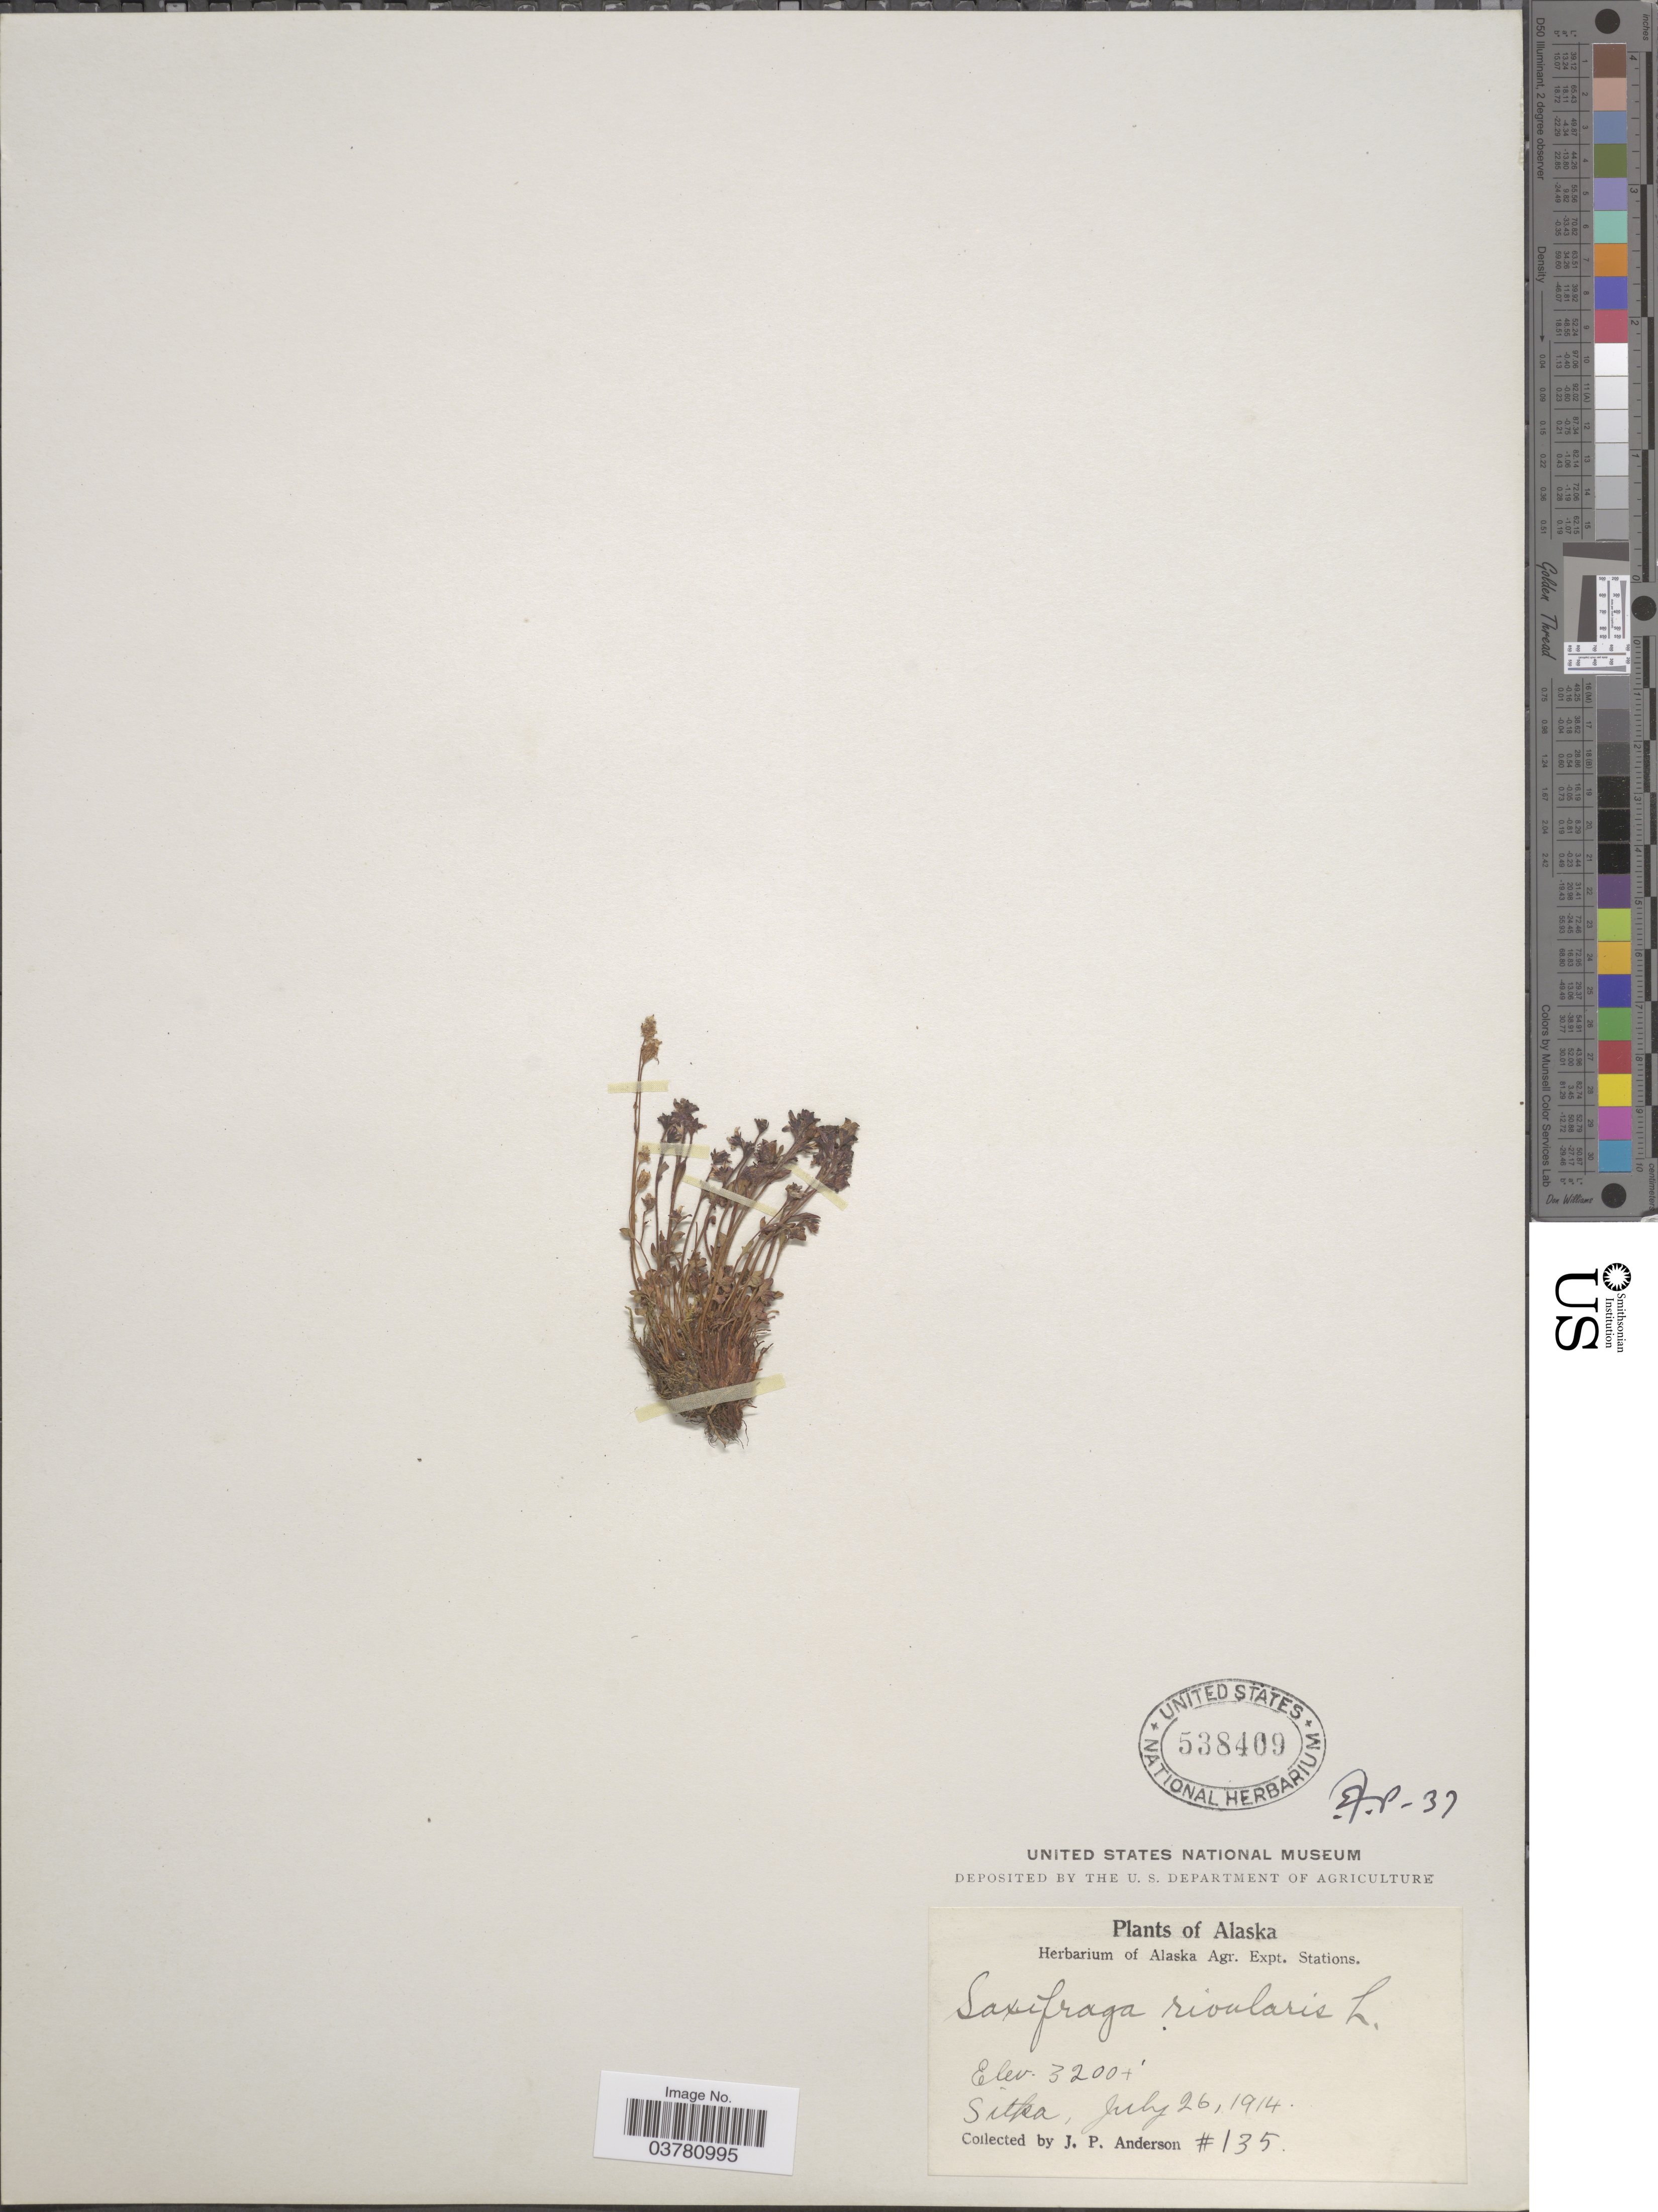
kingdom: Plantae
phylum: Tracheophyta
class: Magnoliopsida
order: Saxifragales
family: Saxifragaceae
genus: Saxifraga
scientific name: Saxifraga rivularis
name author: L.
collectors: J. P. Anderson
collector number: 135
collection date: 1914-07-26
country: United States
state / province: Alaska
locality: Alaska Agr. Expt. Stations. Sitka.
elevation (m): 975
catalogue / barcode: US 538409